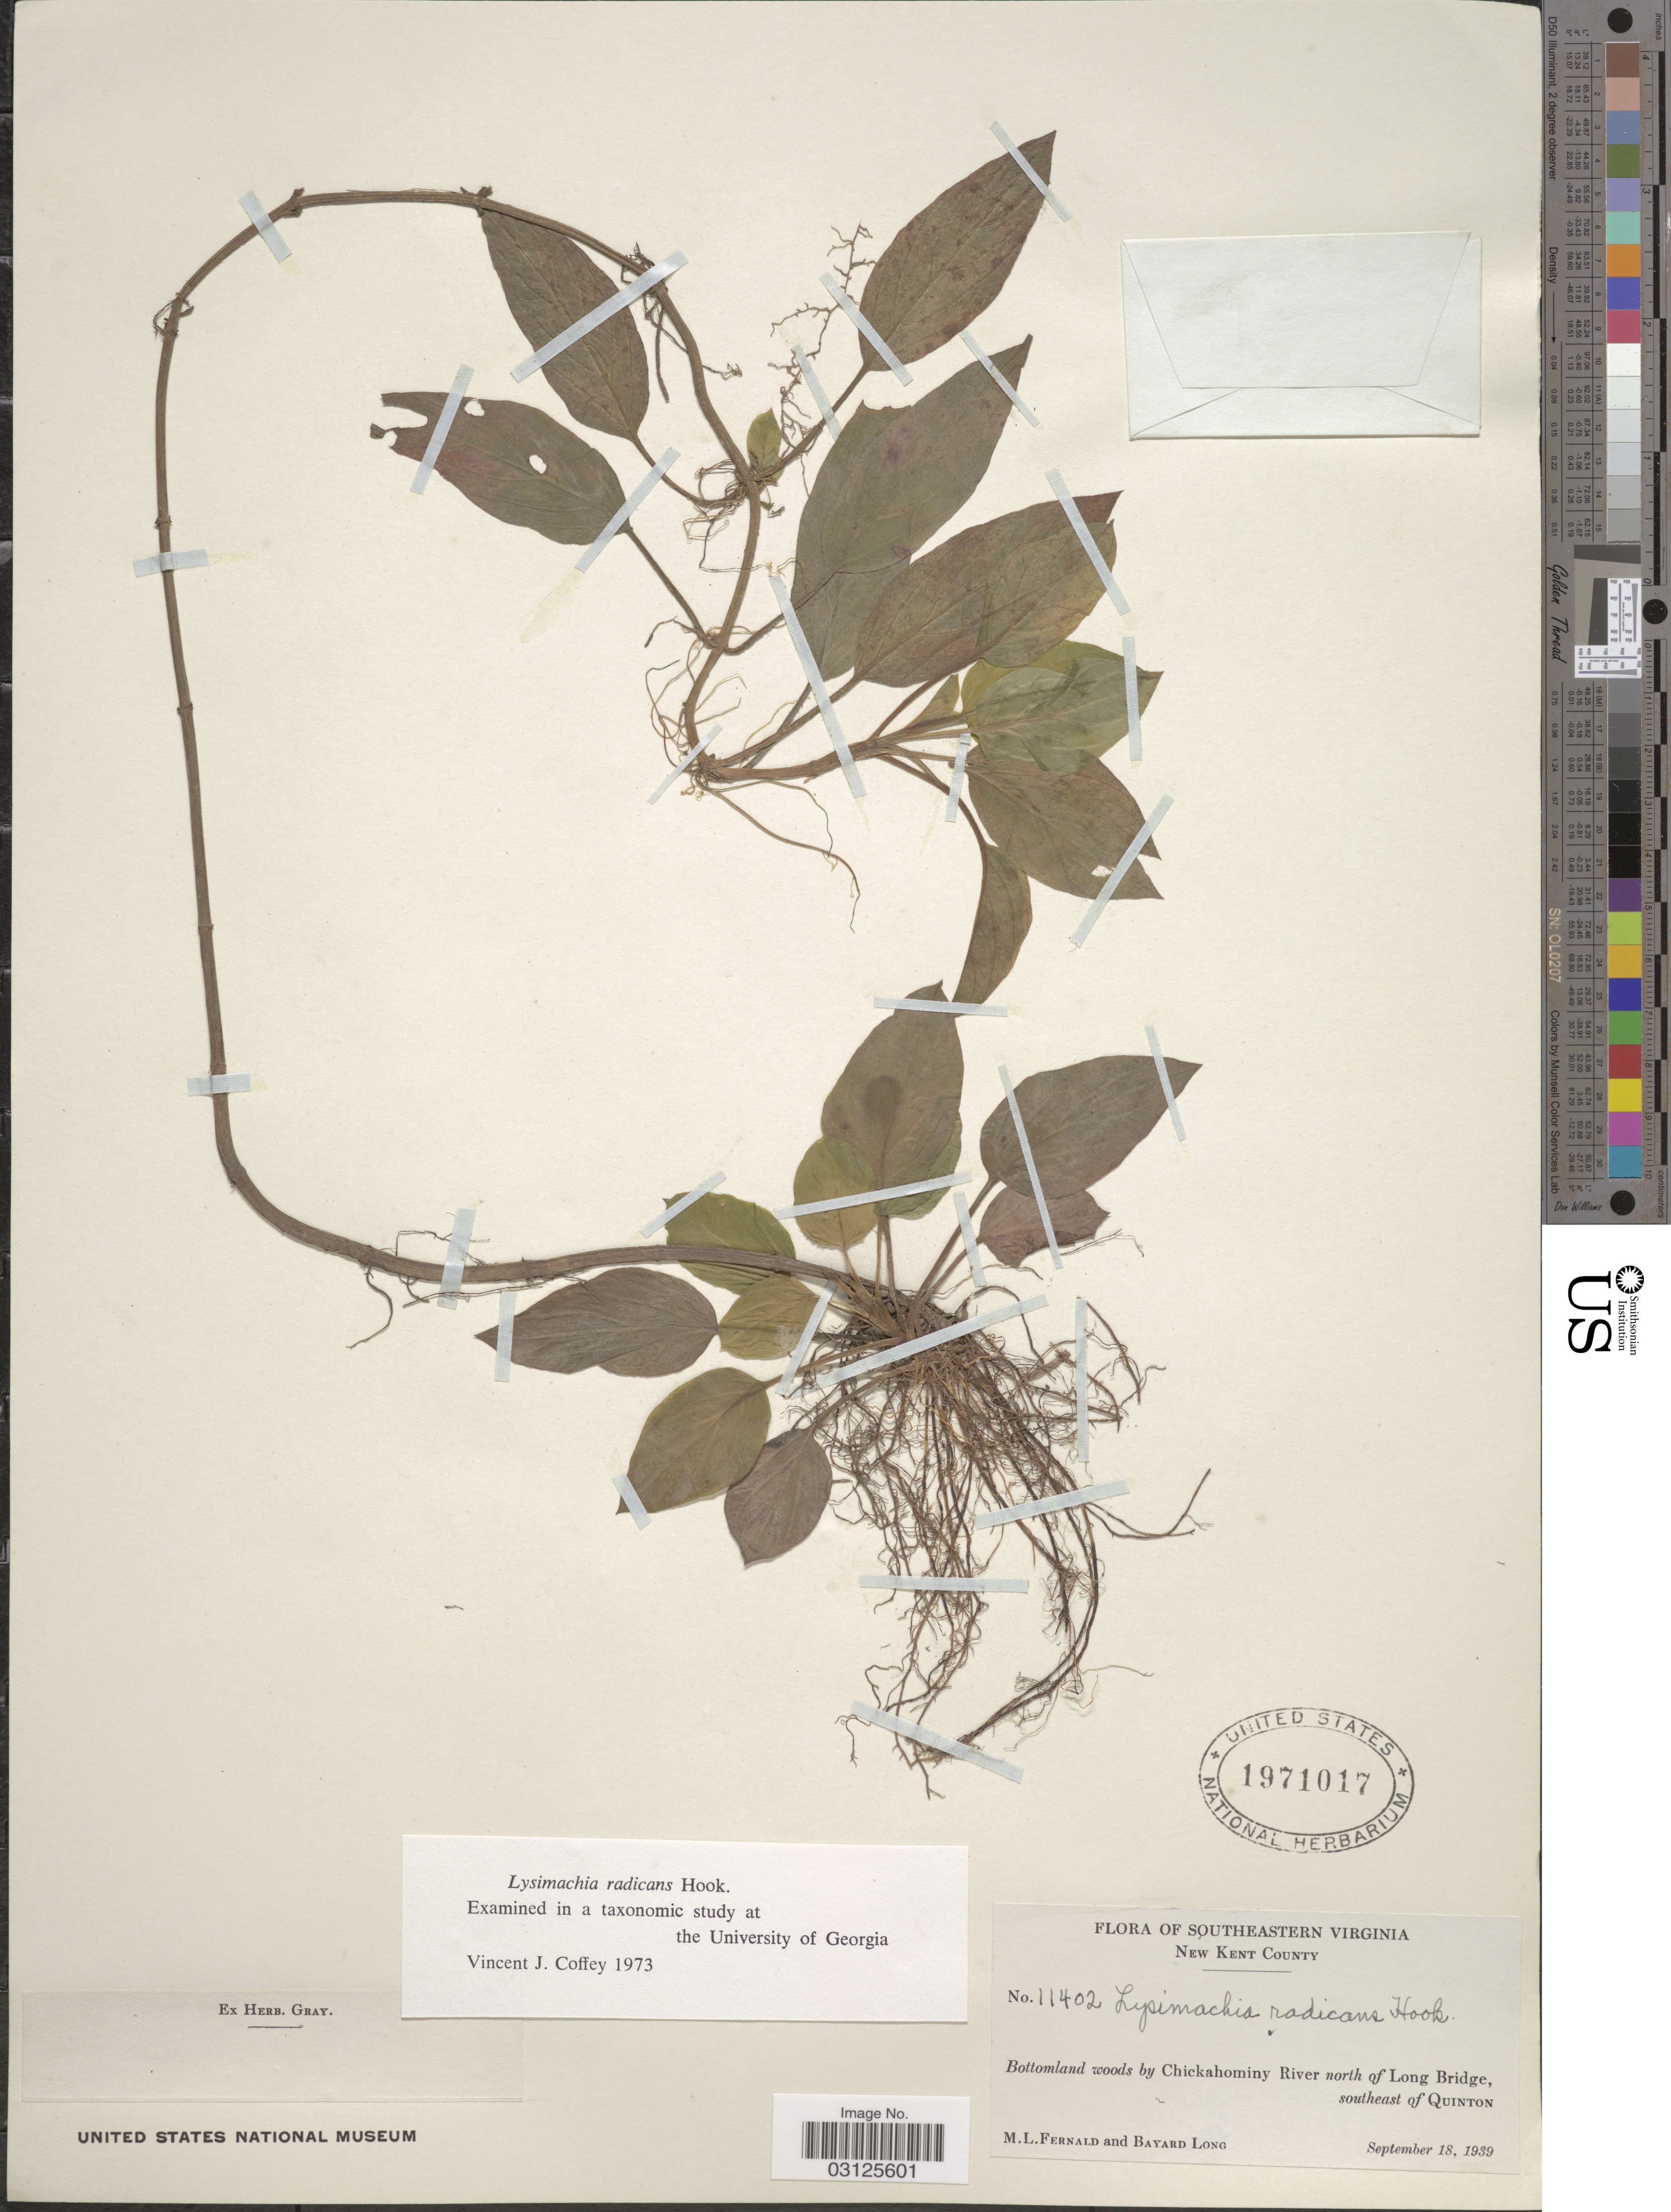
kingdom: Plantae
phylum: Tracheophyta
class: Magnoliopsida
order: Ericales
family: Primulaceae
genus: Lysimachia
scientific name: Lysimachia radicans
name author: Hook.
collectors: M. L. Fernald & B. Long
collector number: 11402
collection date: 1939-09-18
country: United States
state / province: Virginia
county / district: New Kent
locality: Southeastern Virginia, New Kent County, Bottomland woods by Chickahominy River north of Long Bridge, southeast of Quinton.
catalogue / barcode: US 1971017